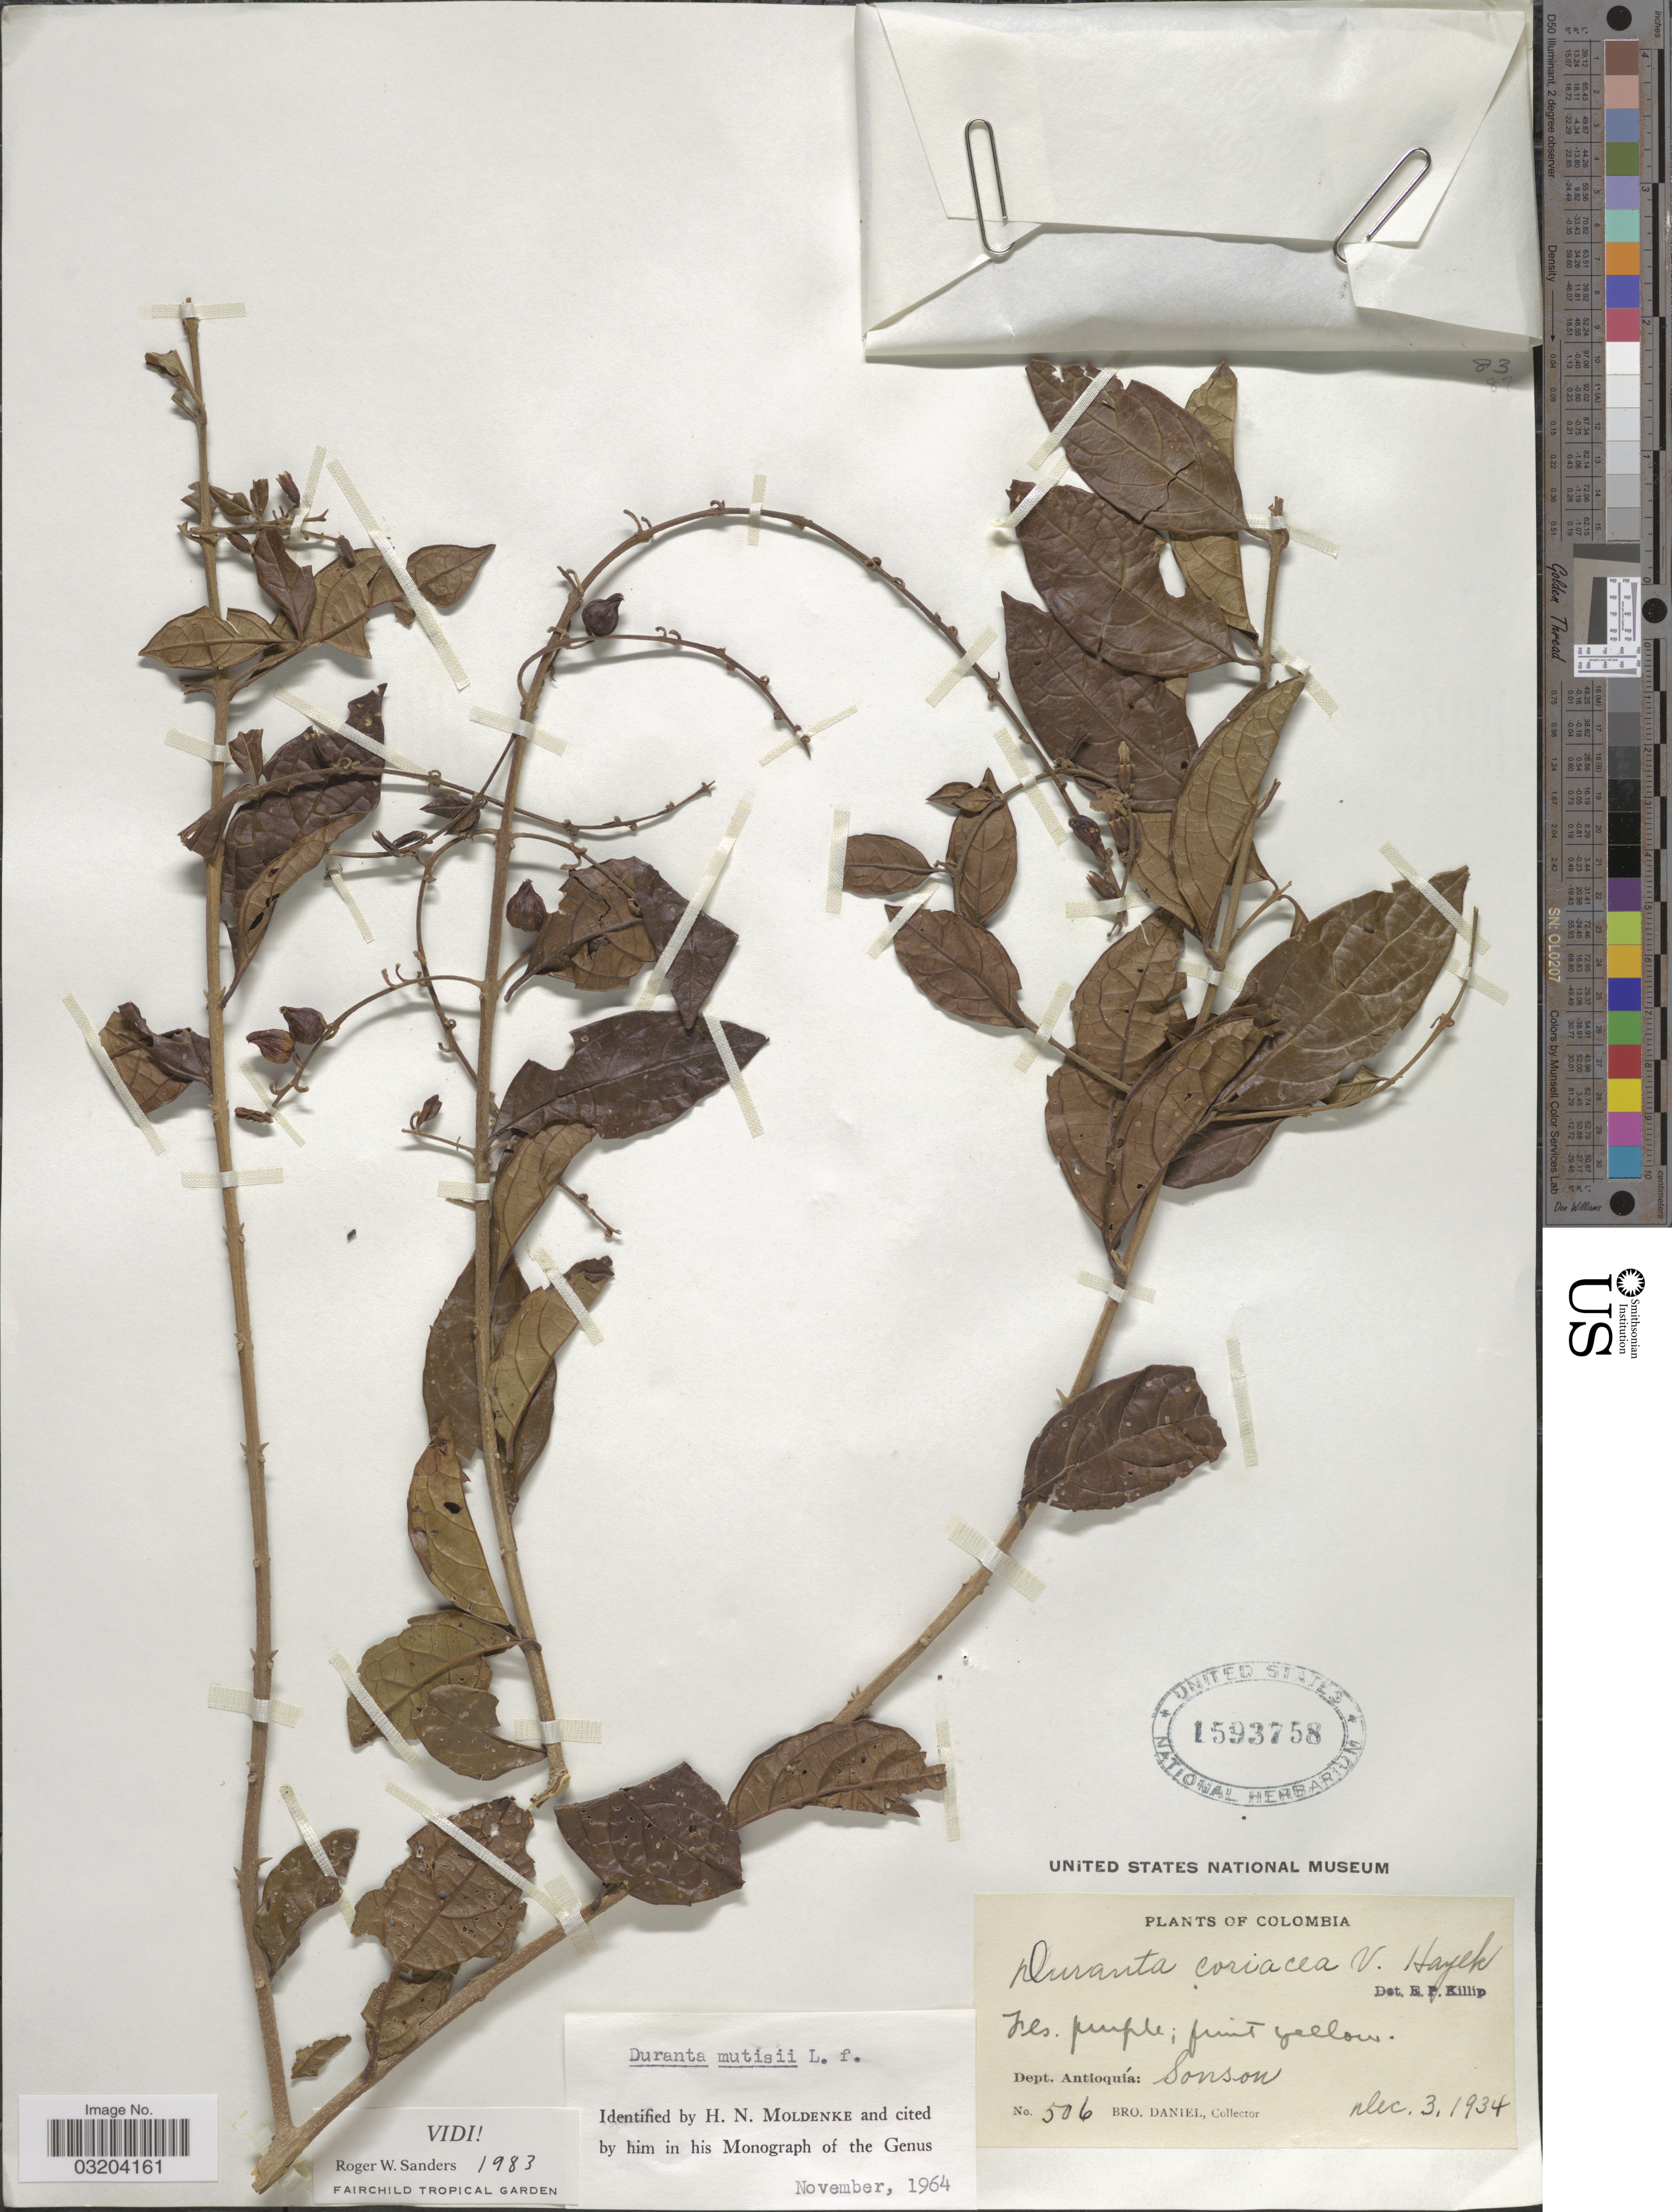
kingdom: Plantae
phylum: Tracheophyta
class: Magnoliopsida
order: Lamiales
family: Verbenaceae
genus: Duranta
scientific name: Duranta sp.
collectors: Bro. Daniel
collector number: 506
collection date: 1934-12-03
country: Colombia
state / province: Antioquia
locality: Dept. Antioquia: Sonson.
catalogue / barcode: US 1593758